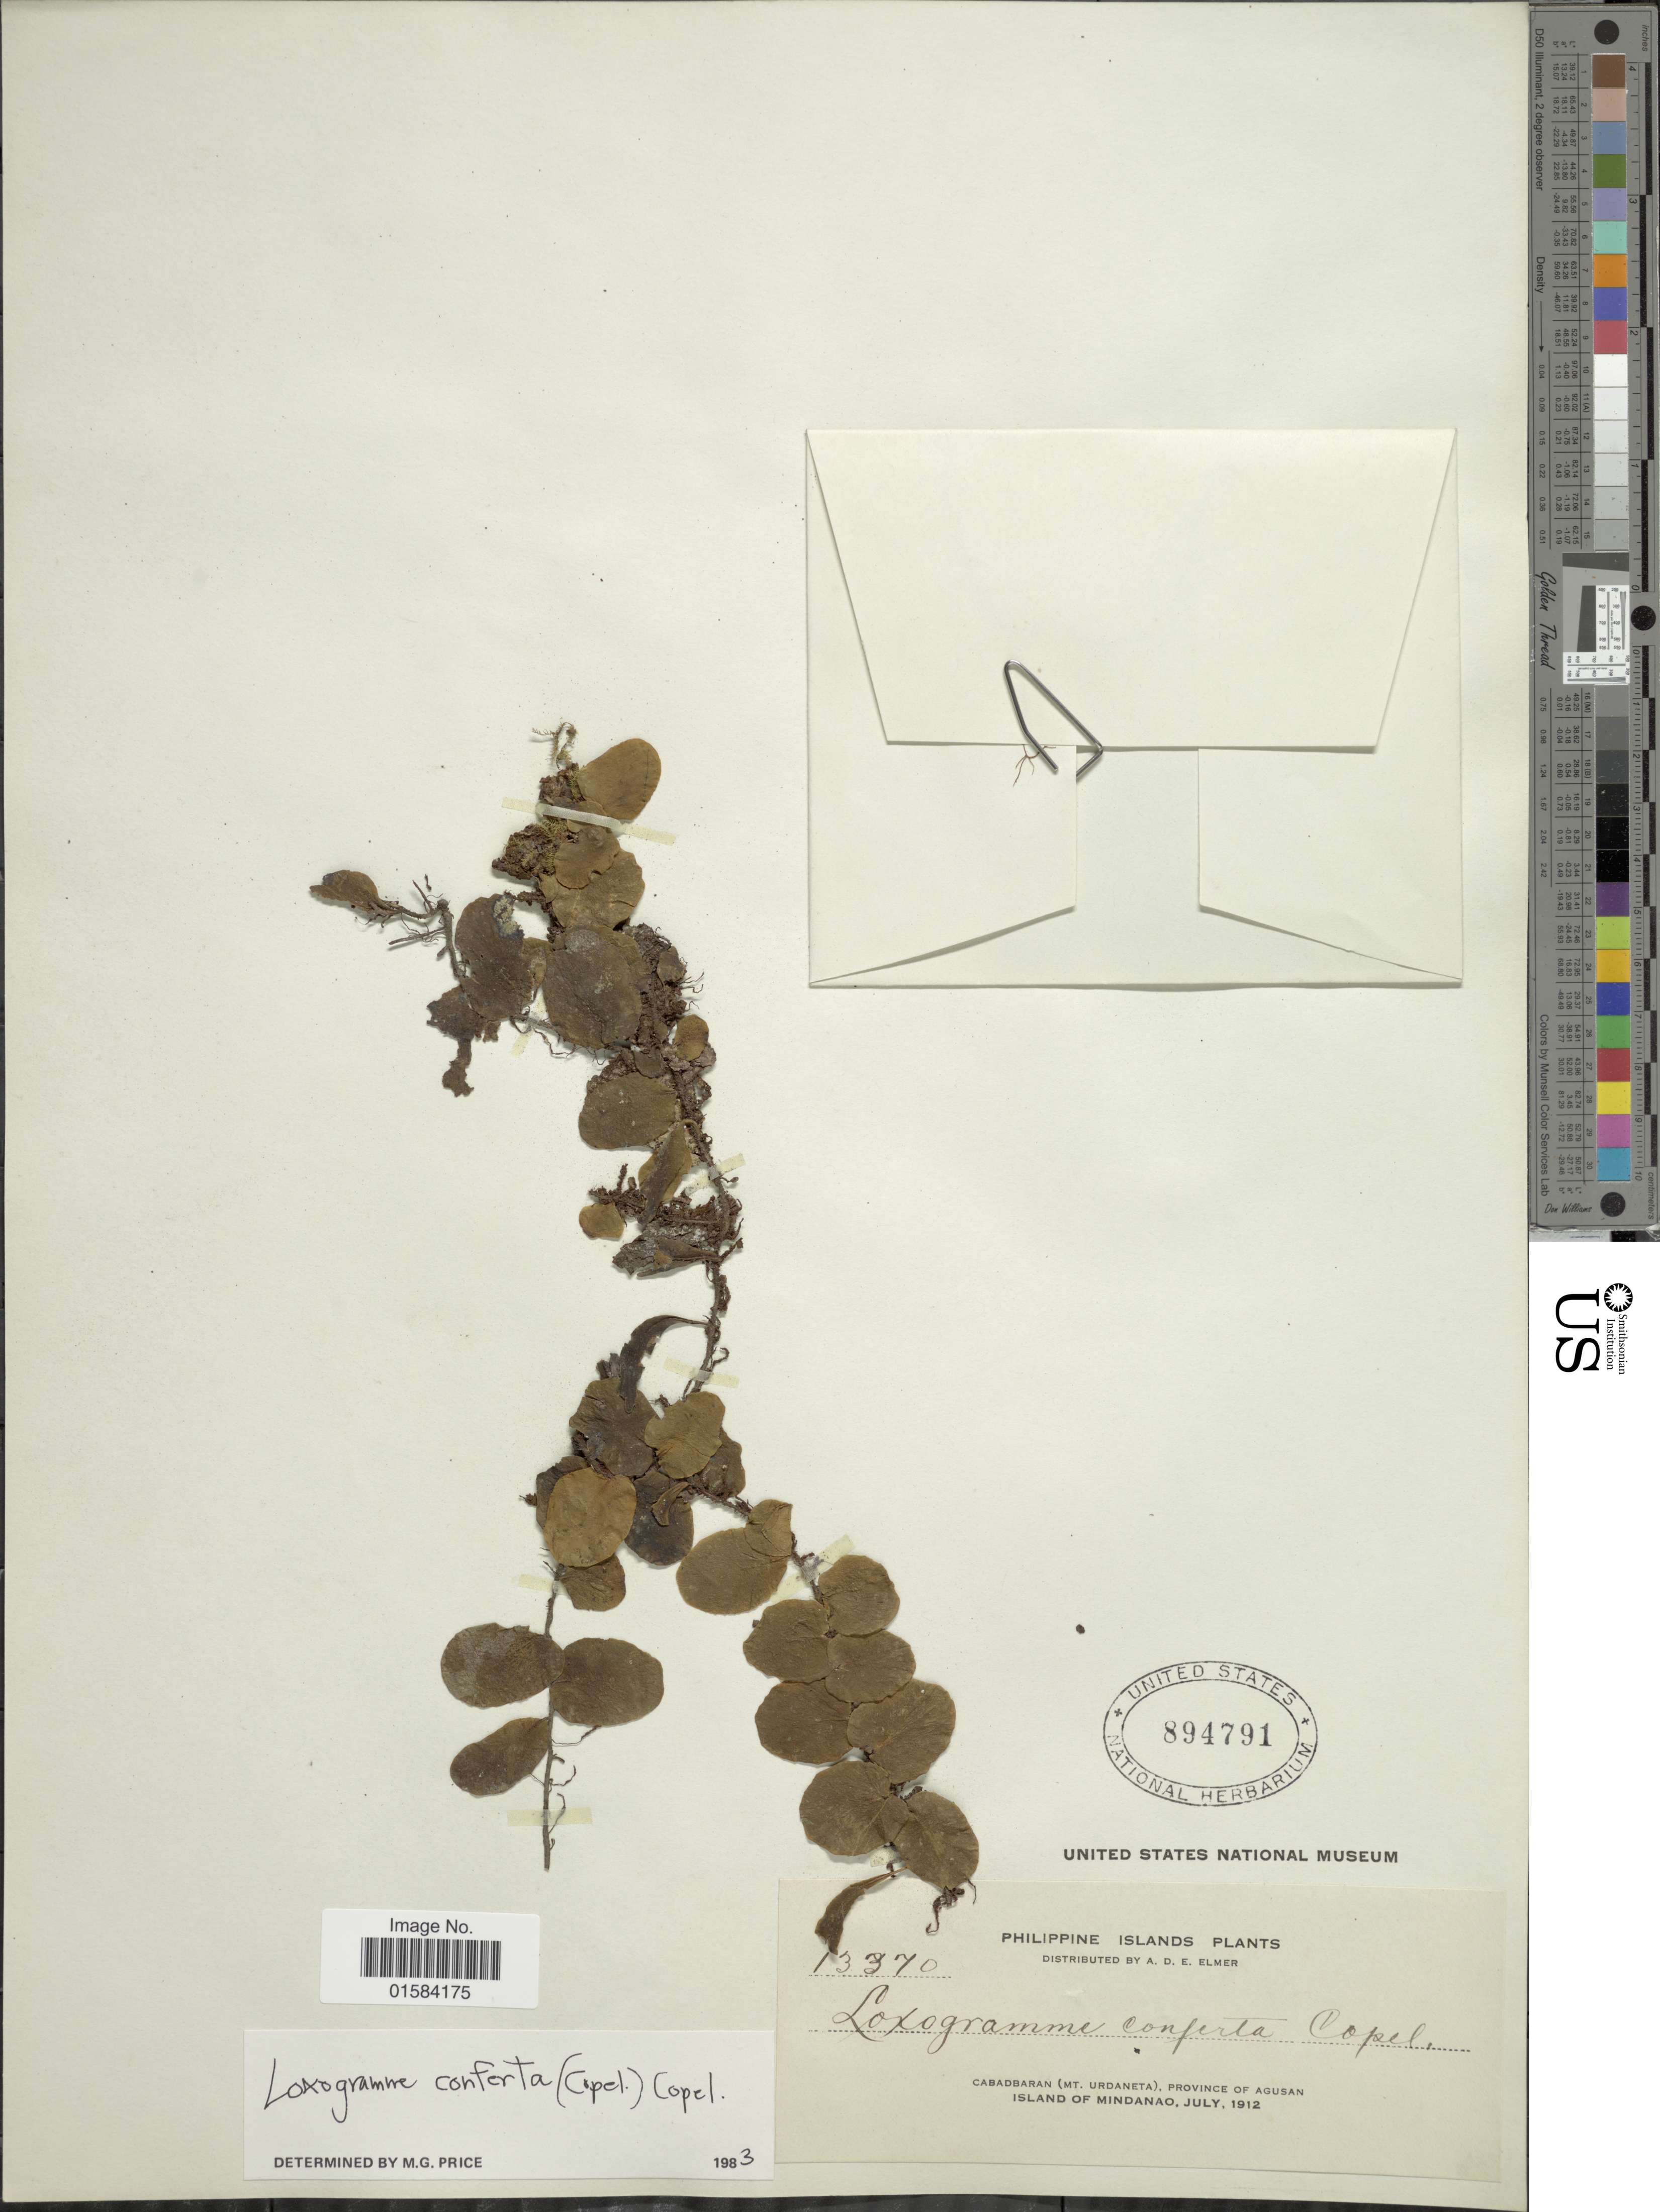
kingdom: Plantae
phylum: Tracheophyta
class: Polypodiopsida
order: Polypodiales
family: Polypodiaceae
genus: Loxogramme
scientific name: Loxogramme conferta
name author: (Copel.) Copel.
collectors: A. D. E. Elmer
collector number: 13370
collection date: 1912-07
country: Philippines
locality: Philippine Islands, Cadbaran (Mt. Urdaneta), Province of Agusan, Island of Mindanao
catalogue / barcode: US 894791